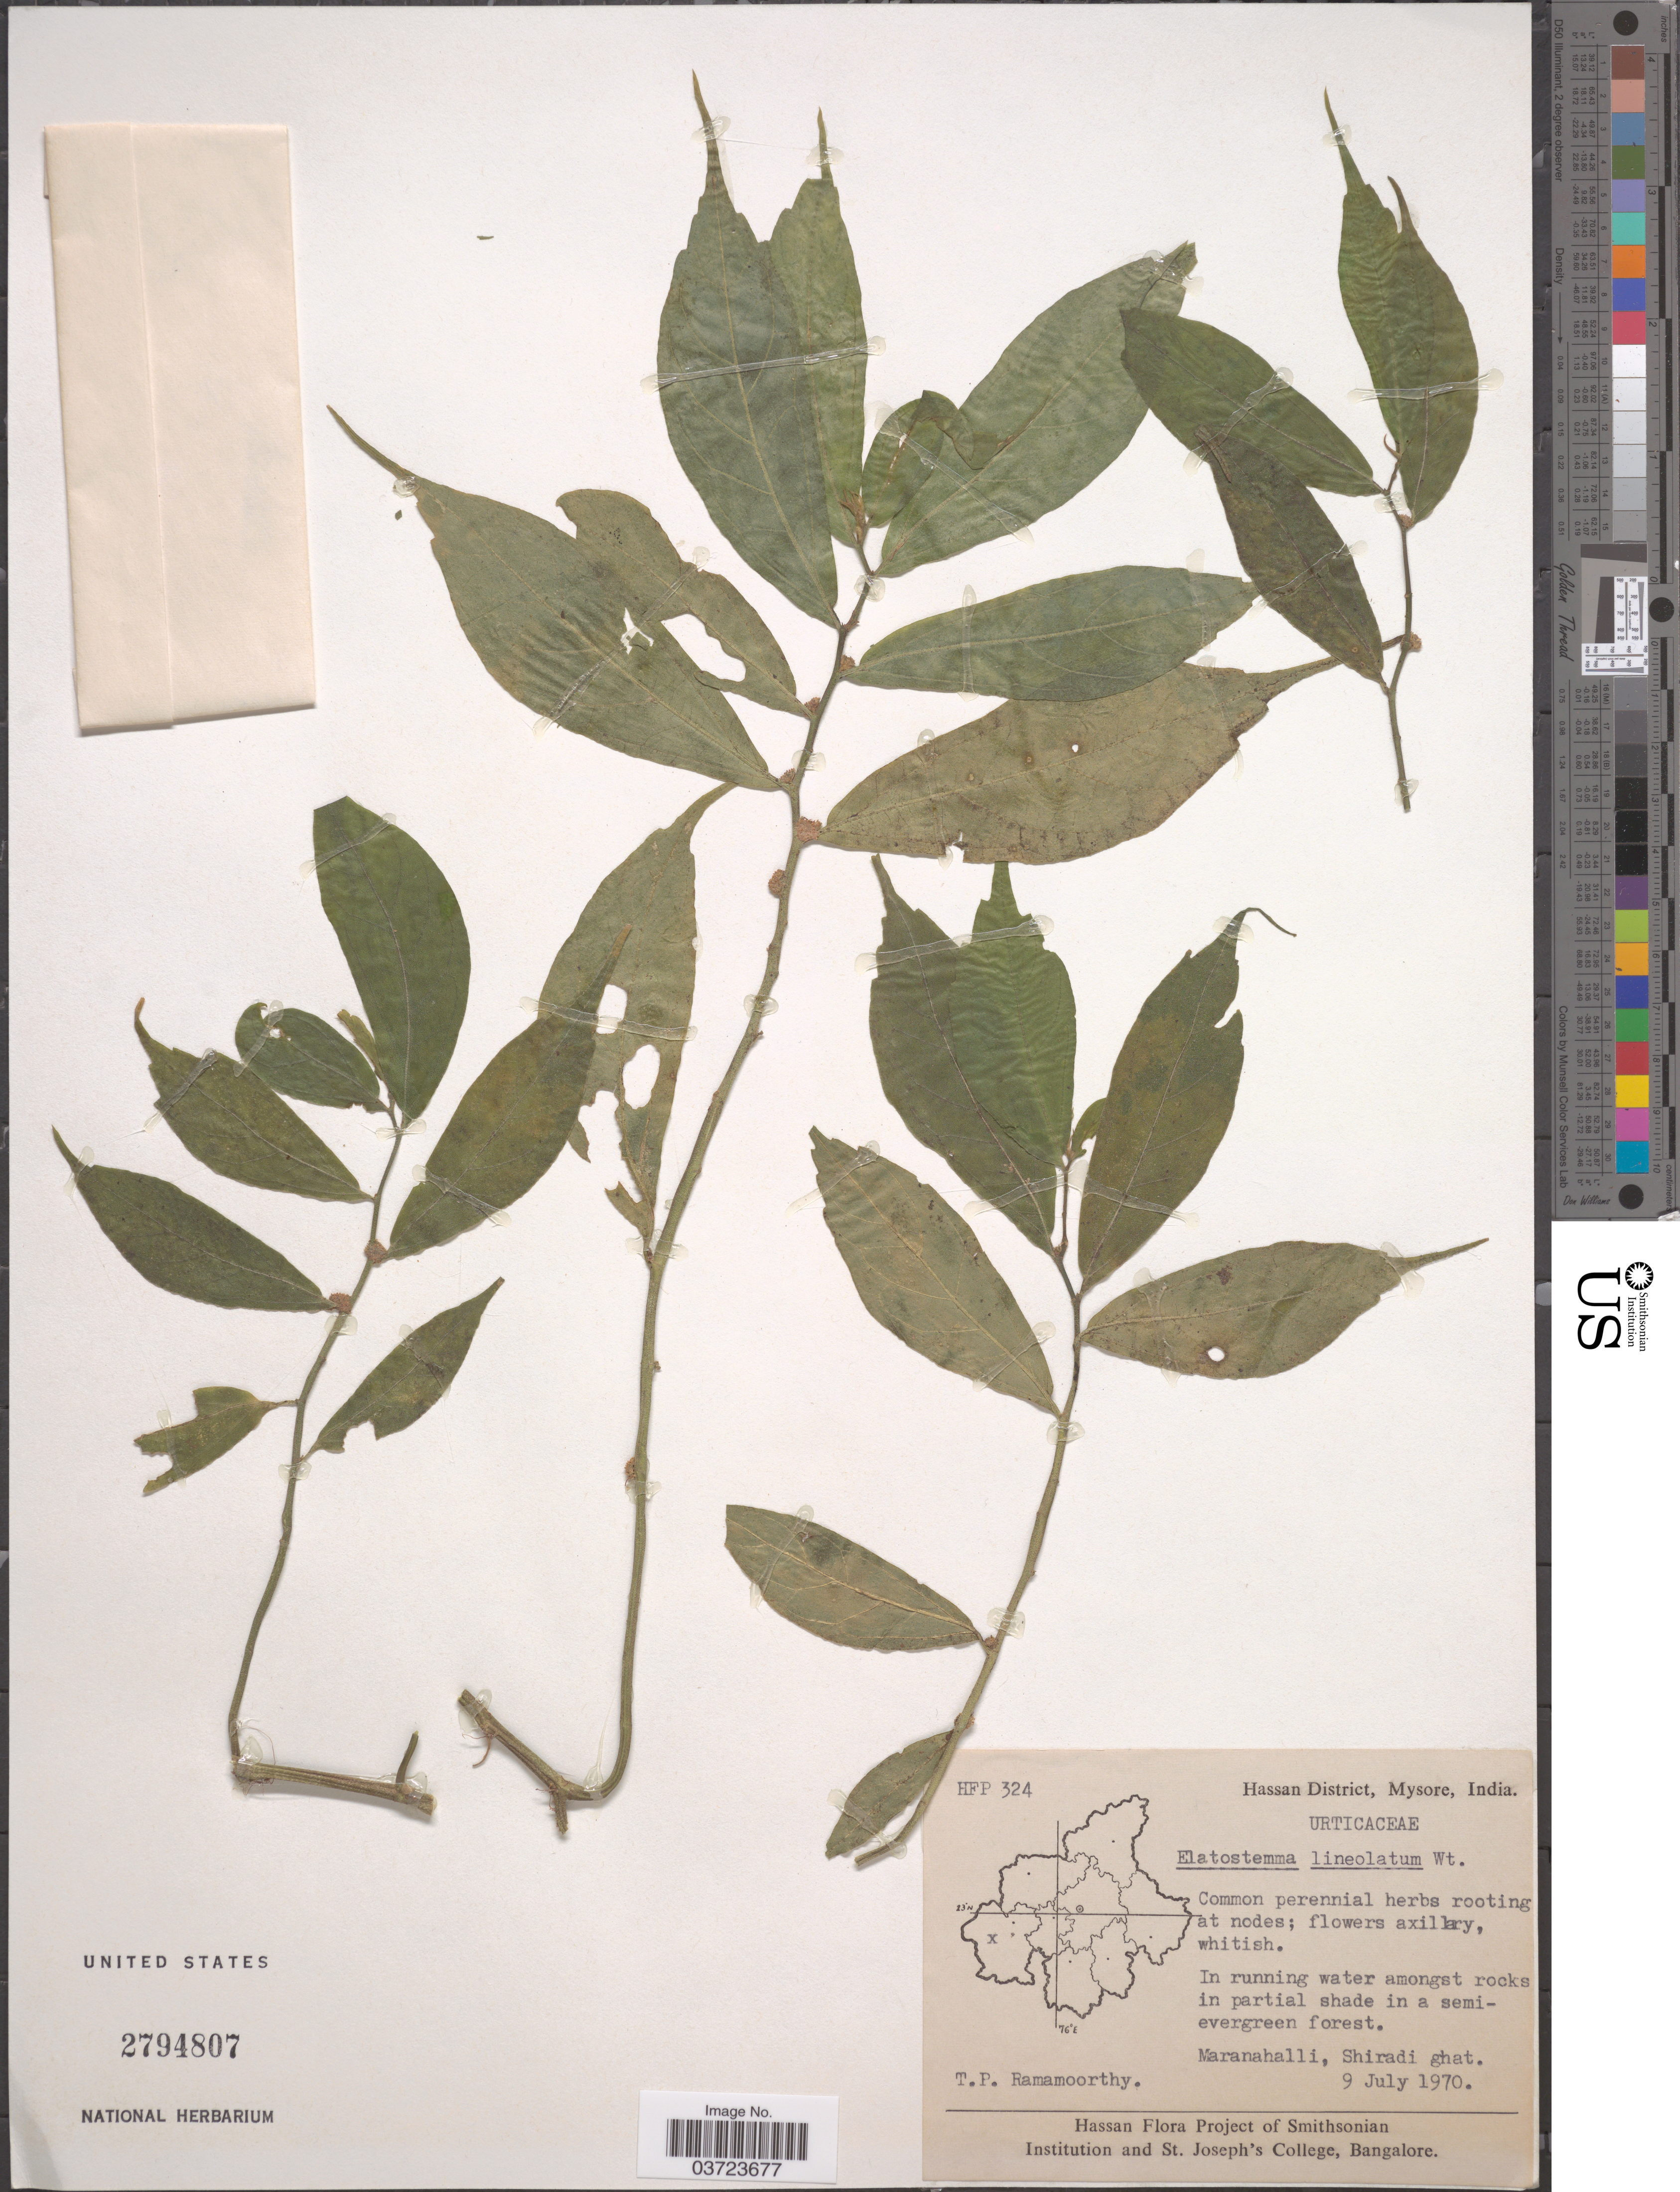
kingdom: Plantae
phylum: Tracheophyta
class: Magnoliopsida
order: Rosales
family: Urticaceae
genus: Elatostema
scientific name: Elatostema lineolatum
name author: Wight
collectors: T. P. Ramamoorthy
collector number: HFP 324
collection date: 1970-07-09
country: India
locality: Hassan District, Mysore. Maranahalli, Shiradi ghat.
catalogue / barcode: US 2794807